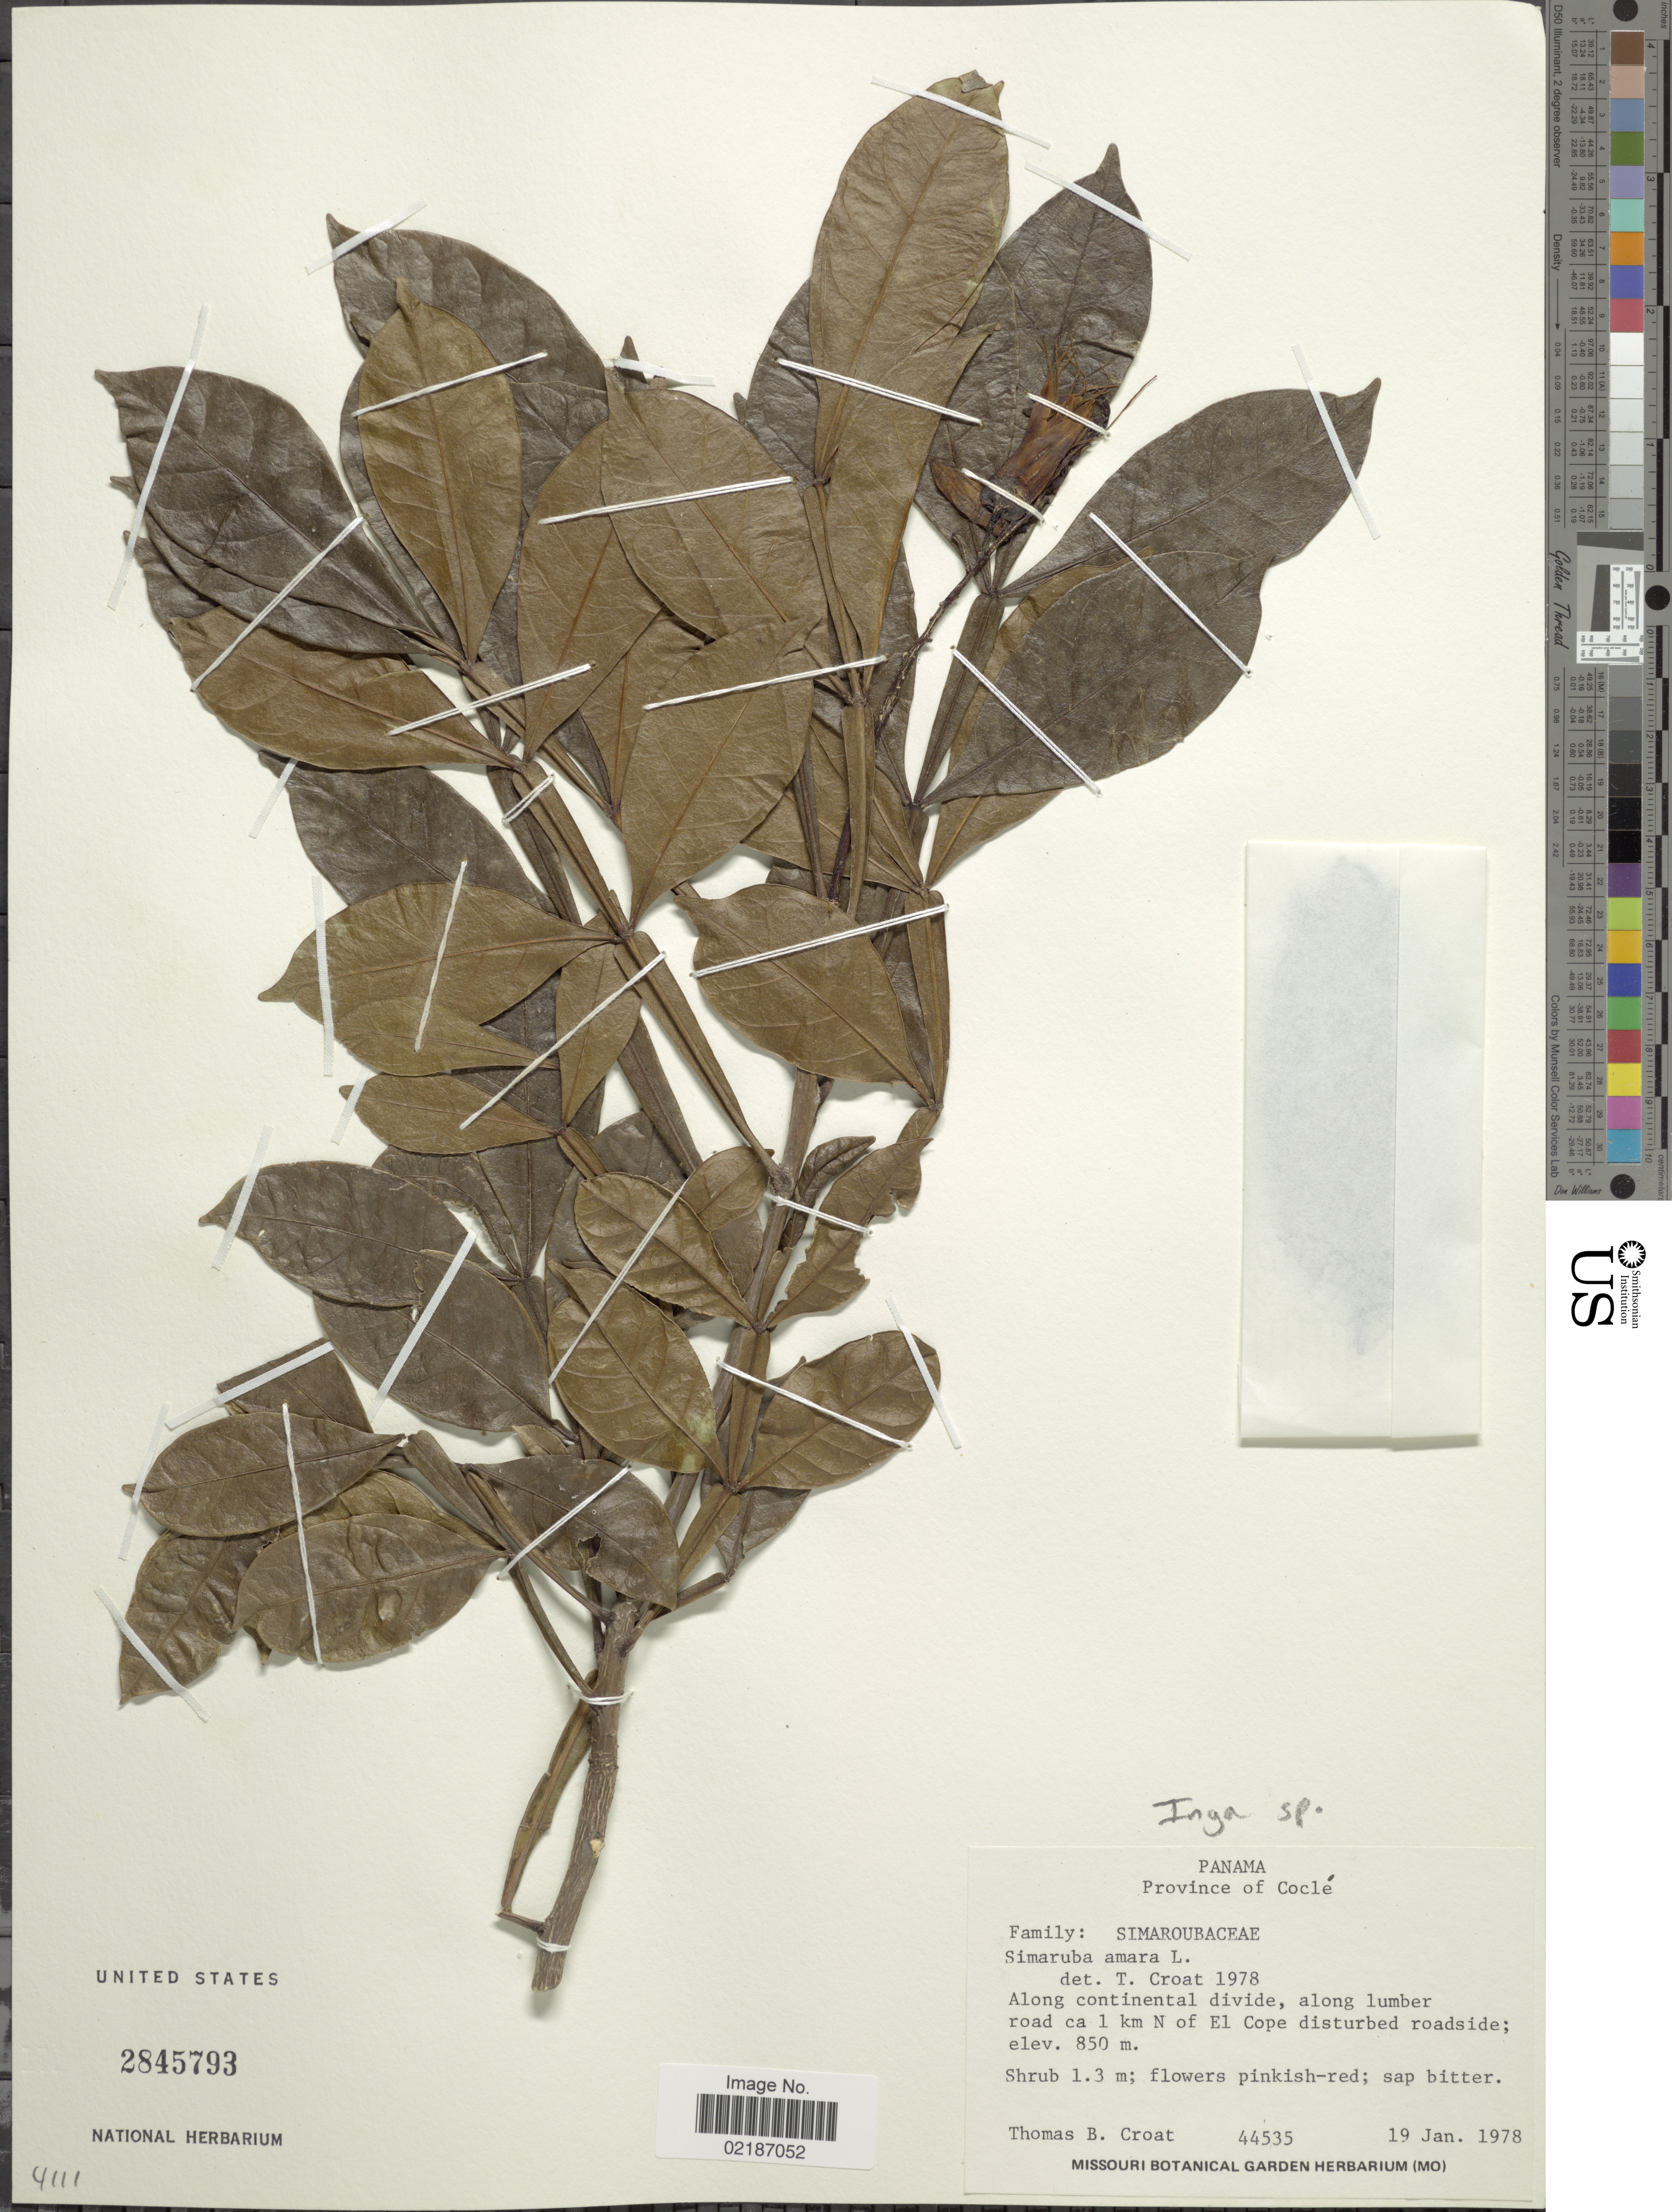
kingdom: Plantae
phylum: Tracheophyta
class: Magnoliopsida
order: Fabales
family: Fabaceae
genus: Inga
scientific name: Inga sp.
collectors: T. B. Croat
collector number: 44535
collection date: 1978-01-19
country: Panama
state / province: Coclé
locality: Along continental divide, along lumber road ca 1 km N of El Cope disturbed roadside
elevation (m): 850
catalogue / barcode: US 2845793